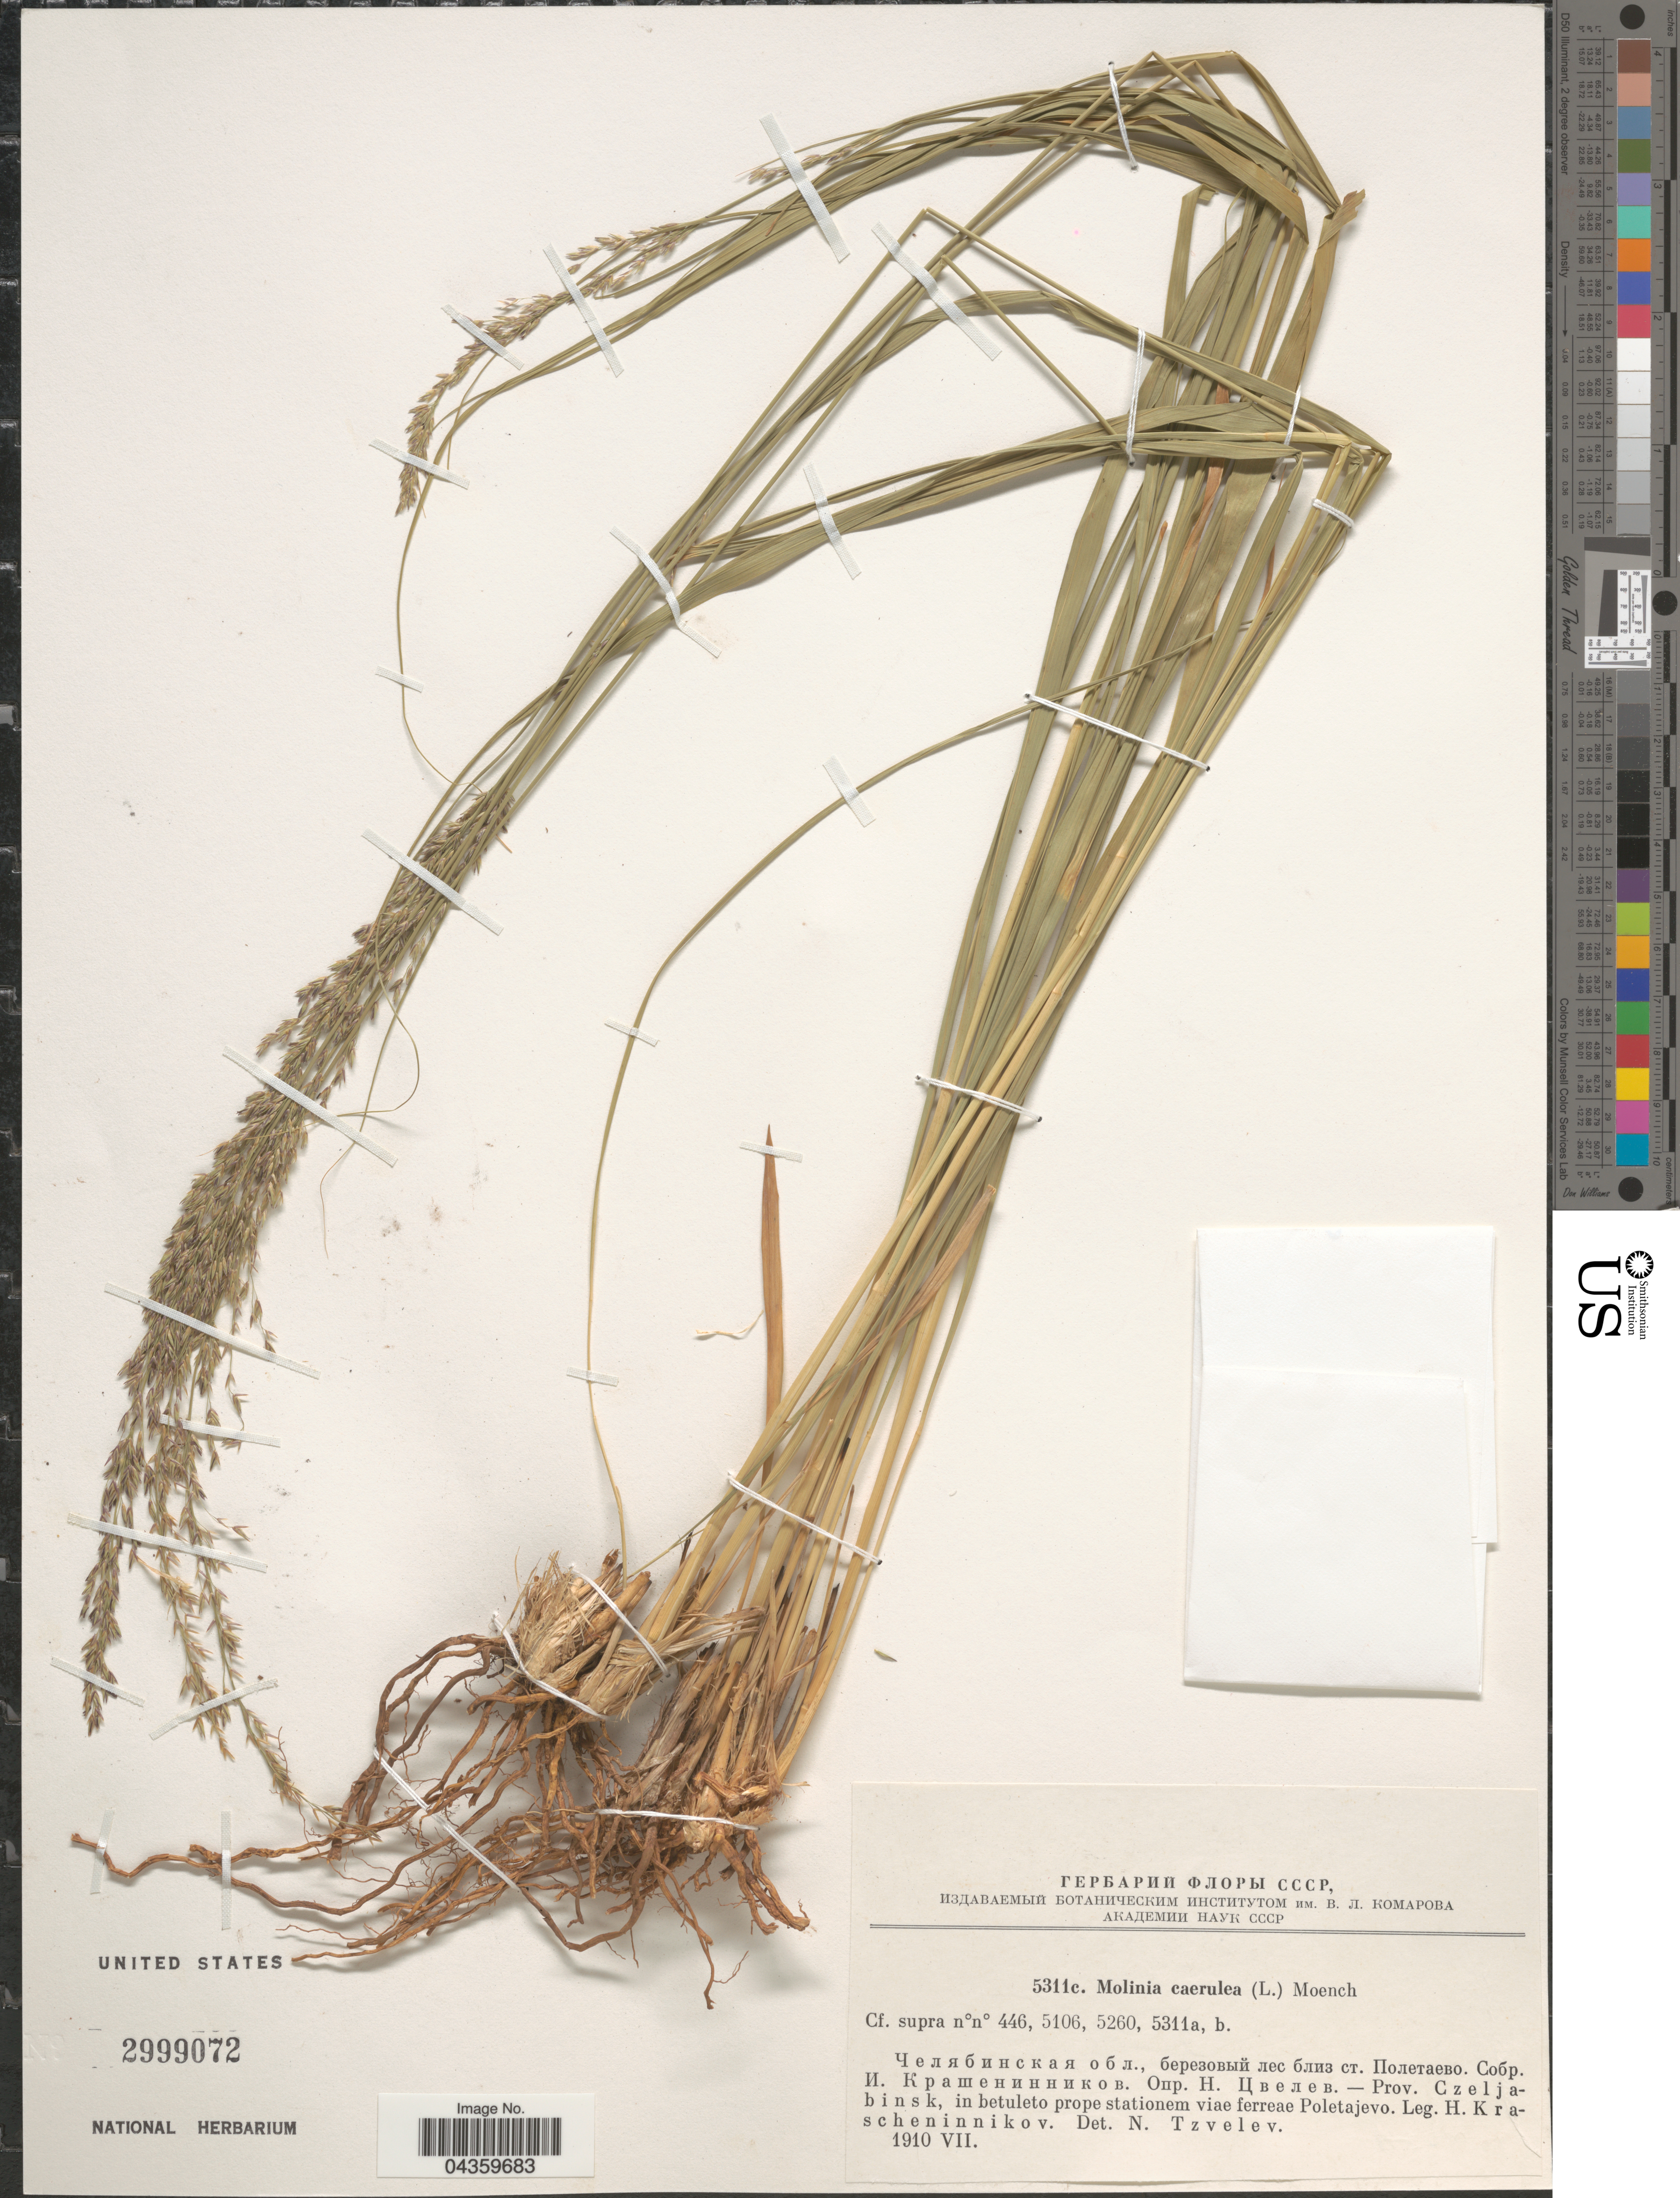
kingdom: Plantae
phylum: Tracheophyta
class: Liliopsida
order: Poales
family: Poaceae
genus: Molinia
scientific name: Molinia caerulea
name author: (L.) Moench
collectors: H. Krascheninnikov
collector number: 5311c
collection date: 1910-07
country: Russian Federation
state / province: Chelyabinsk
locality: Prov. Czeljabinsk, in betuleto prope stationem viae ferreae Poletajevo.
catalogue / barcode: US 2999072